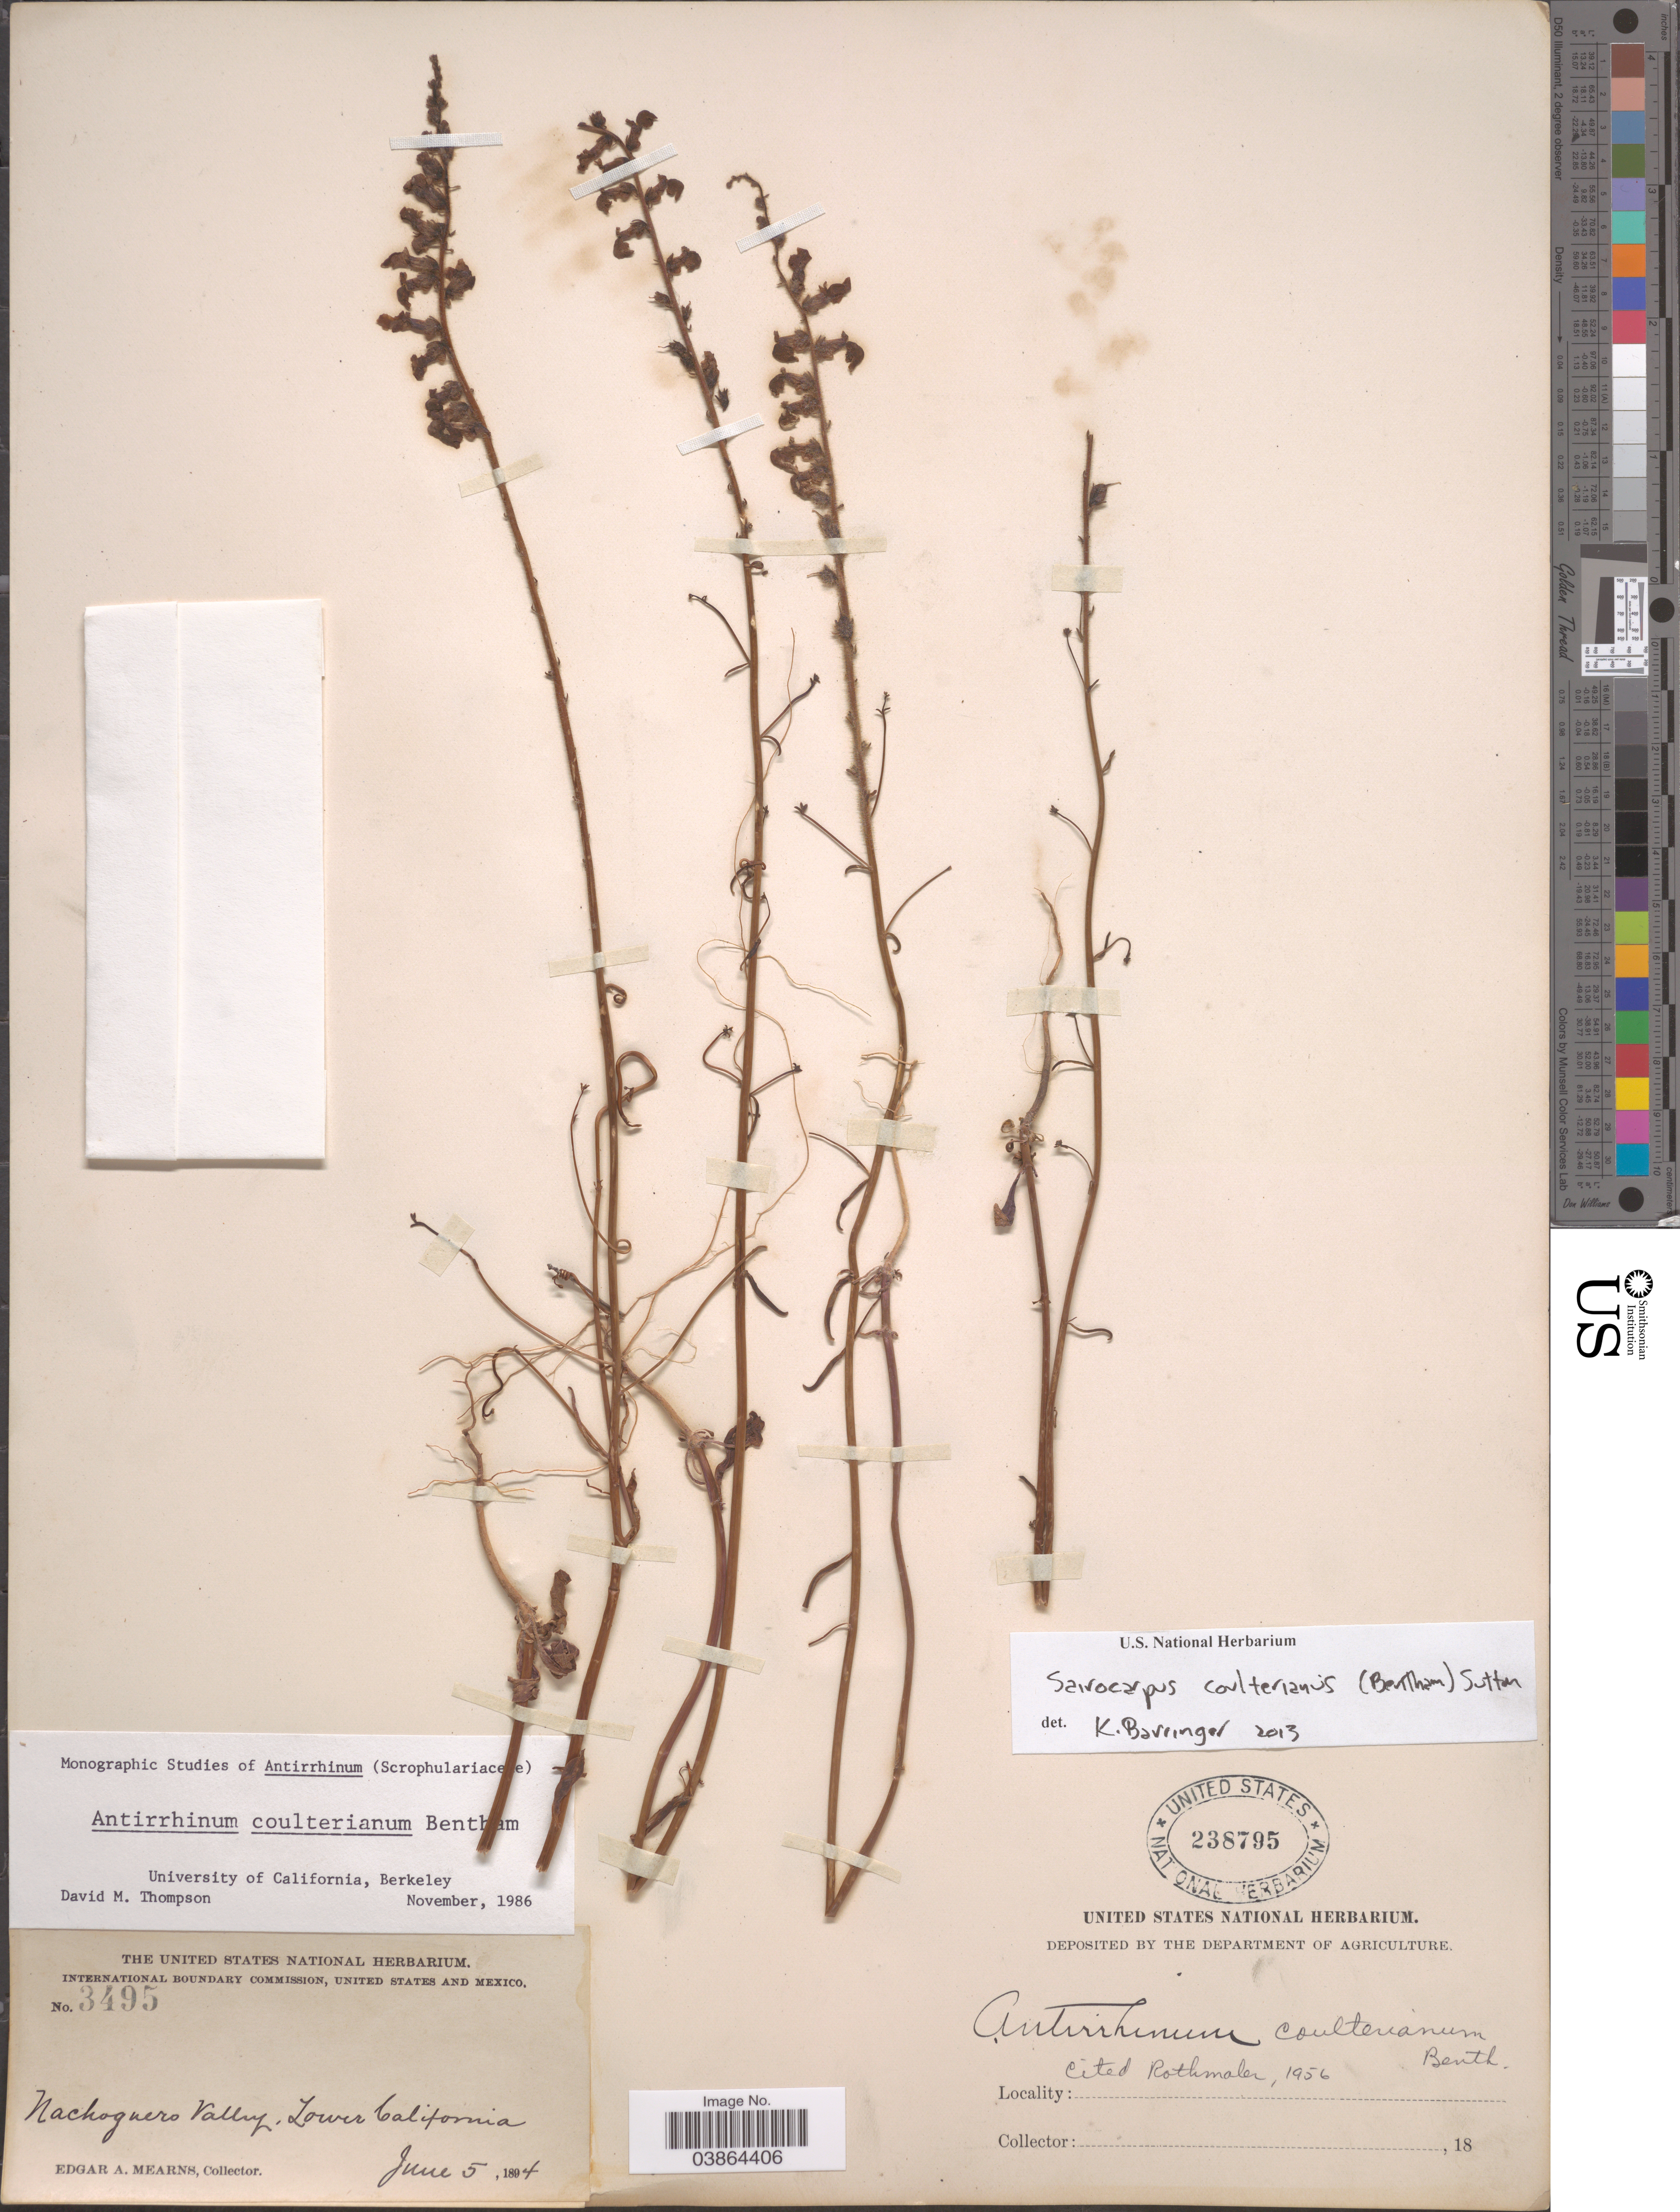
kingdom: Plantae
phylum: Tracheophyta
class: Magnoliopsida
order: Lamiales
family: Plantaginaceae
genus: Sairocarpus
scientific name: Sairocarpus coulterianus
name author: (Benth.) D.A. Sutton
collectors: E. A. Mearns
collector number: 3495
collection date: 1894-06-05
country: Mexico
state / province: Baja California Norte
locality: Nachoguero Valley.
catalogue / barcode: US 238795